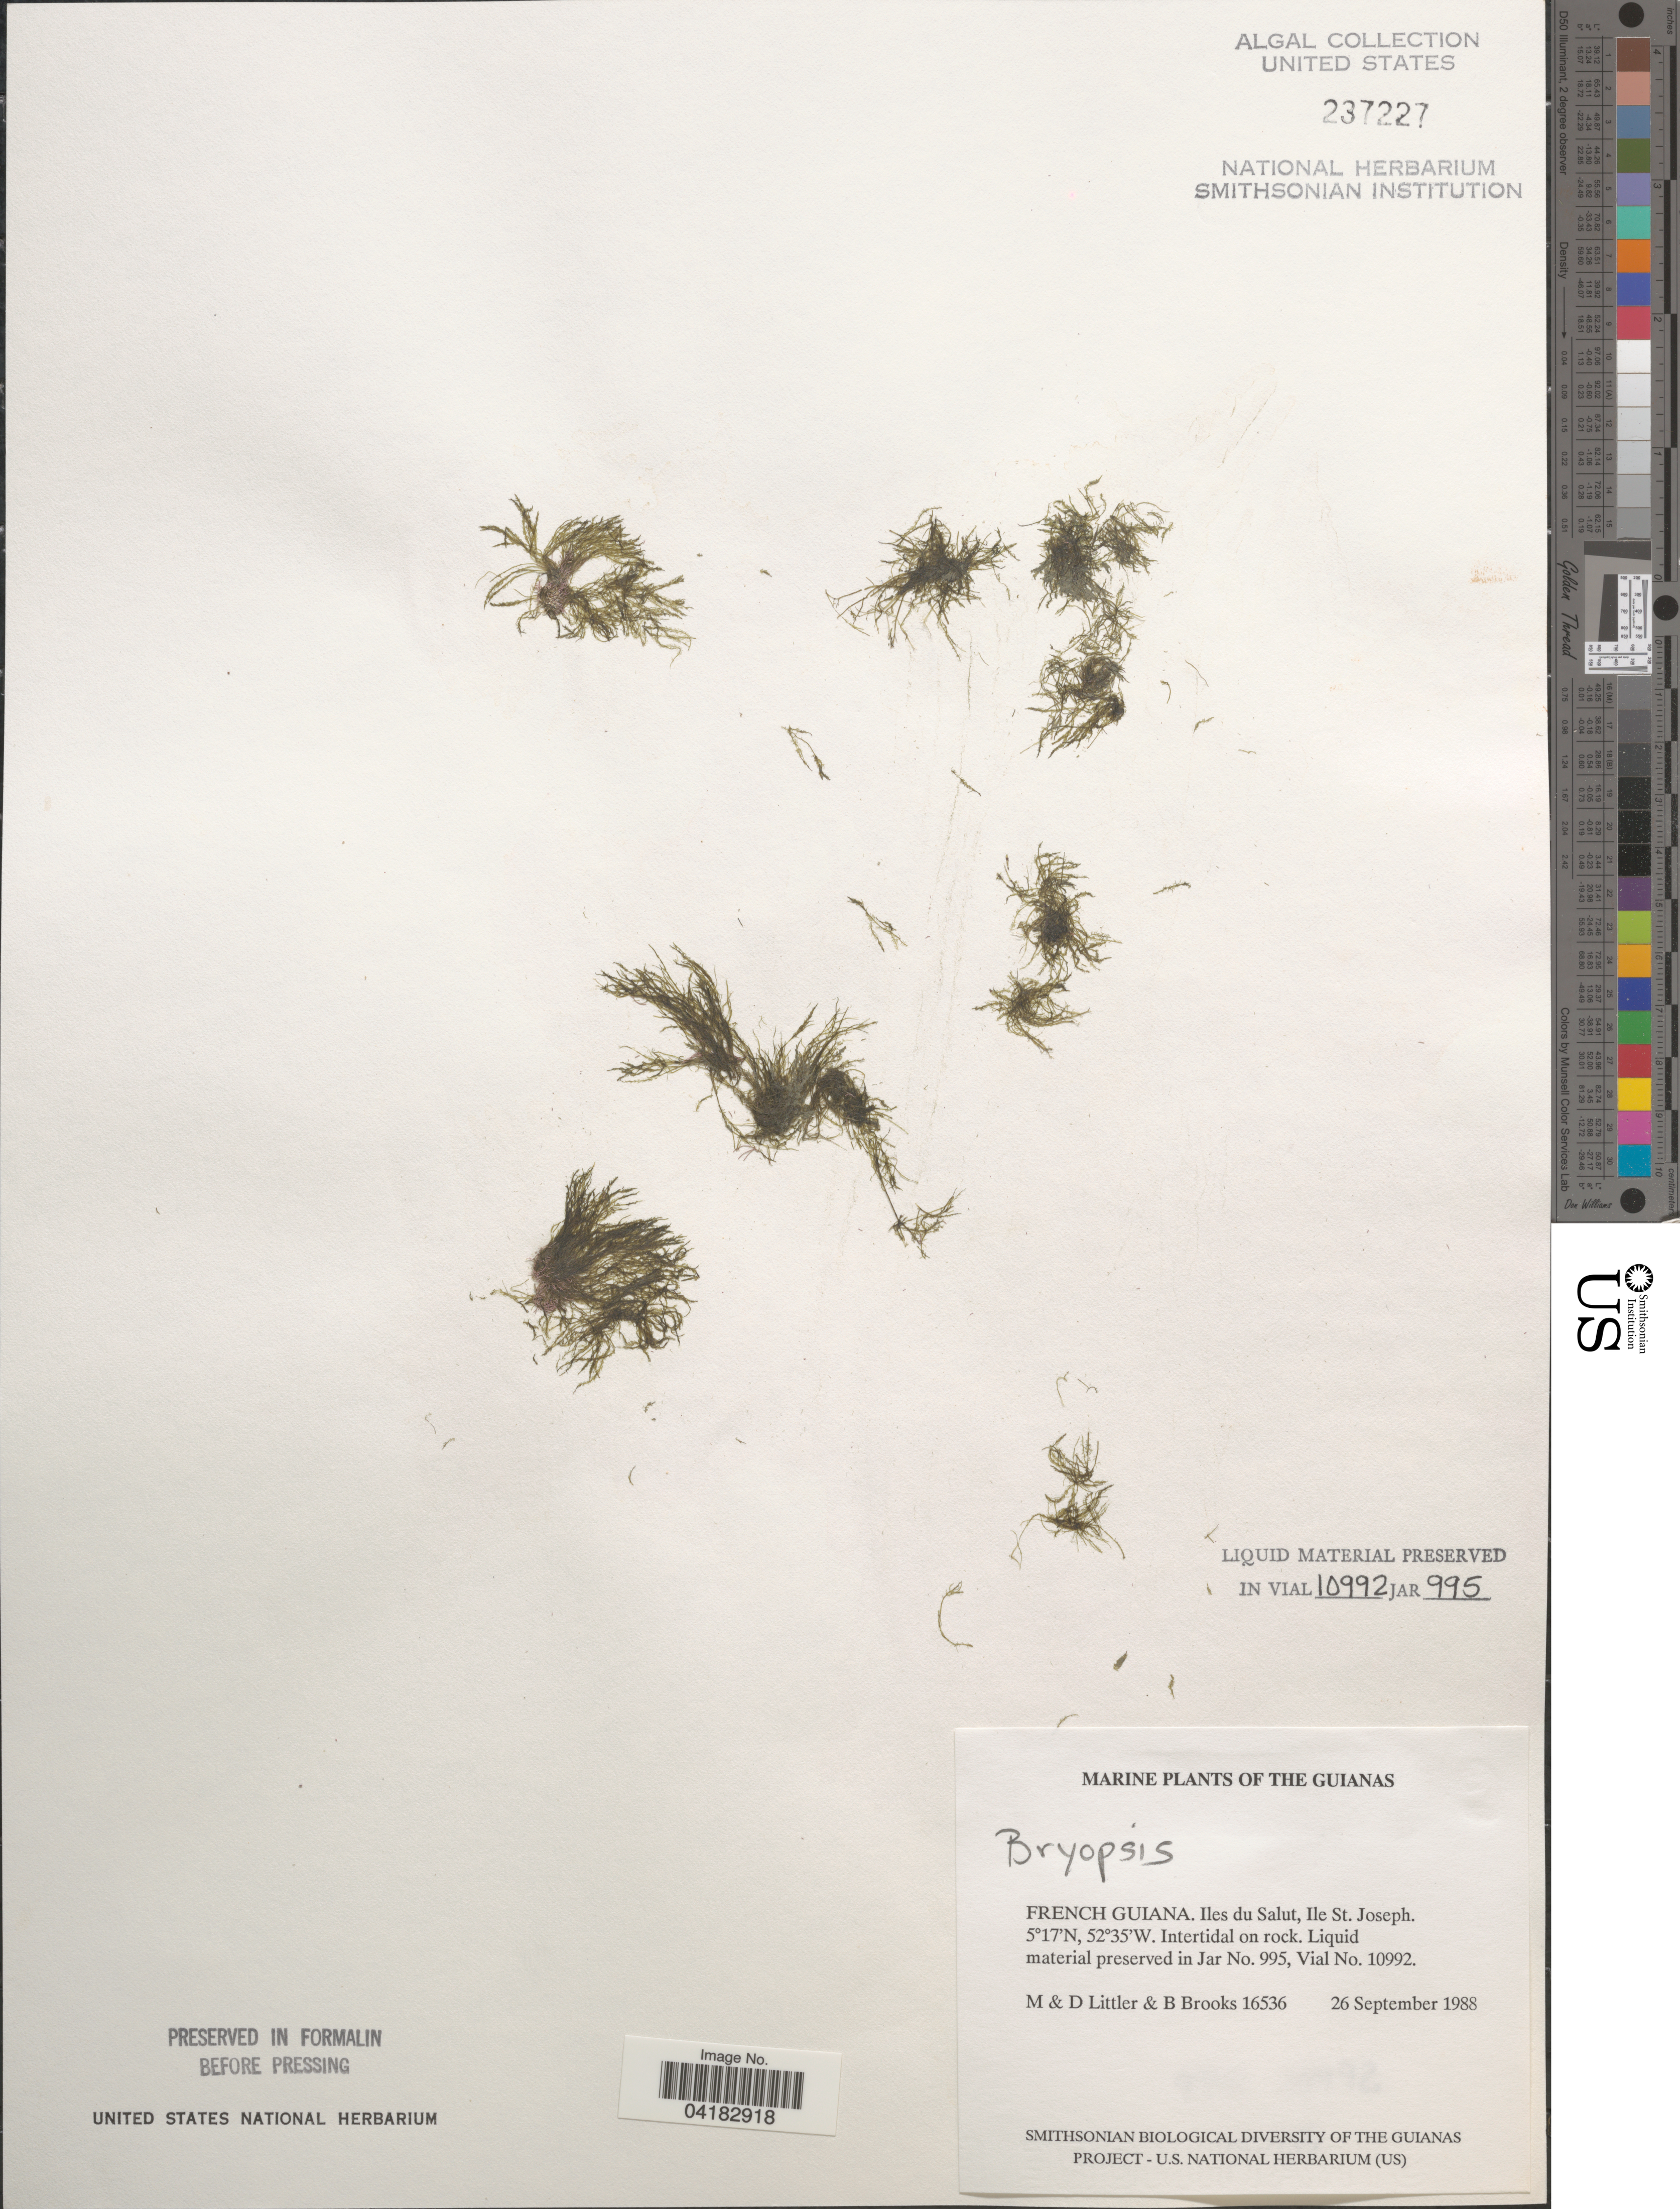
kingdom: Plantae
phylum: Chlorophyta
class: Ulvophyceae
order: Bryopsidales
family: Bryopsidaceae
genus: Bryopsis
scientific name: Bryopsis sp.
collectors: M. Littler, D. S. Littler & B. Brooks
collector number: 16536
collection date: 1988-09-26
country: French Guiana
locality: The Guianas. Iles du Salut, Ile St. Joseph.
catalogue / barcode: US 237227